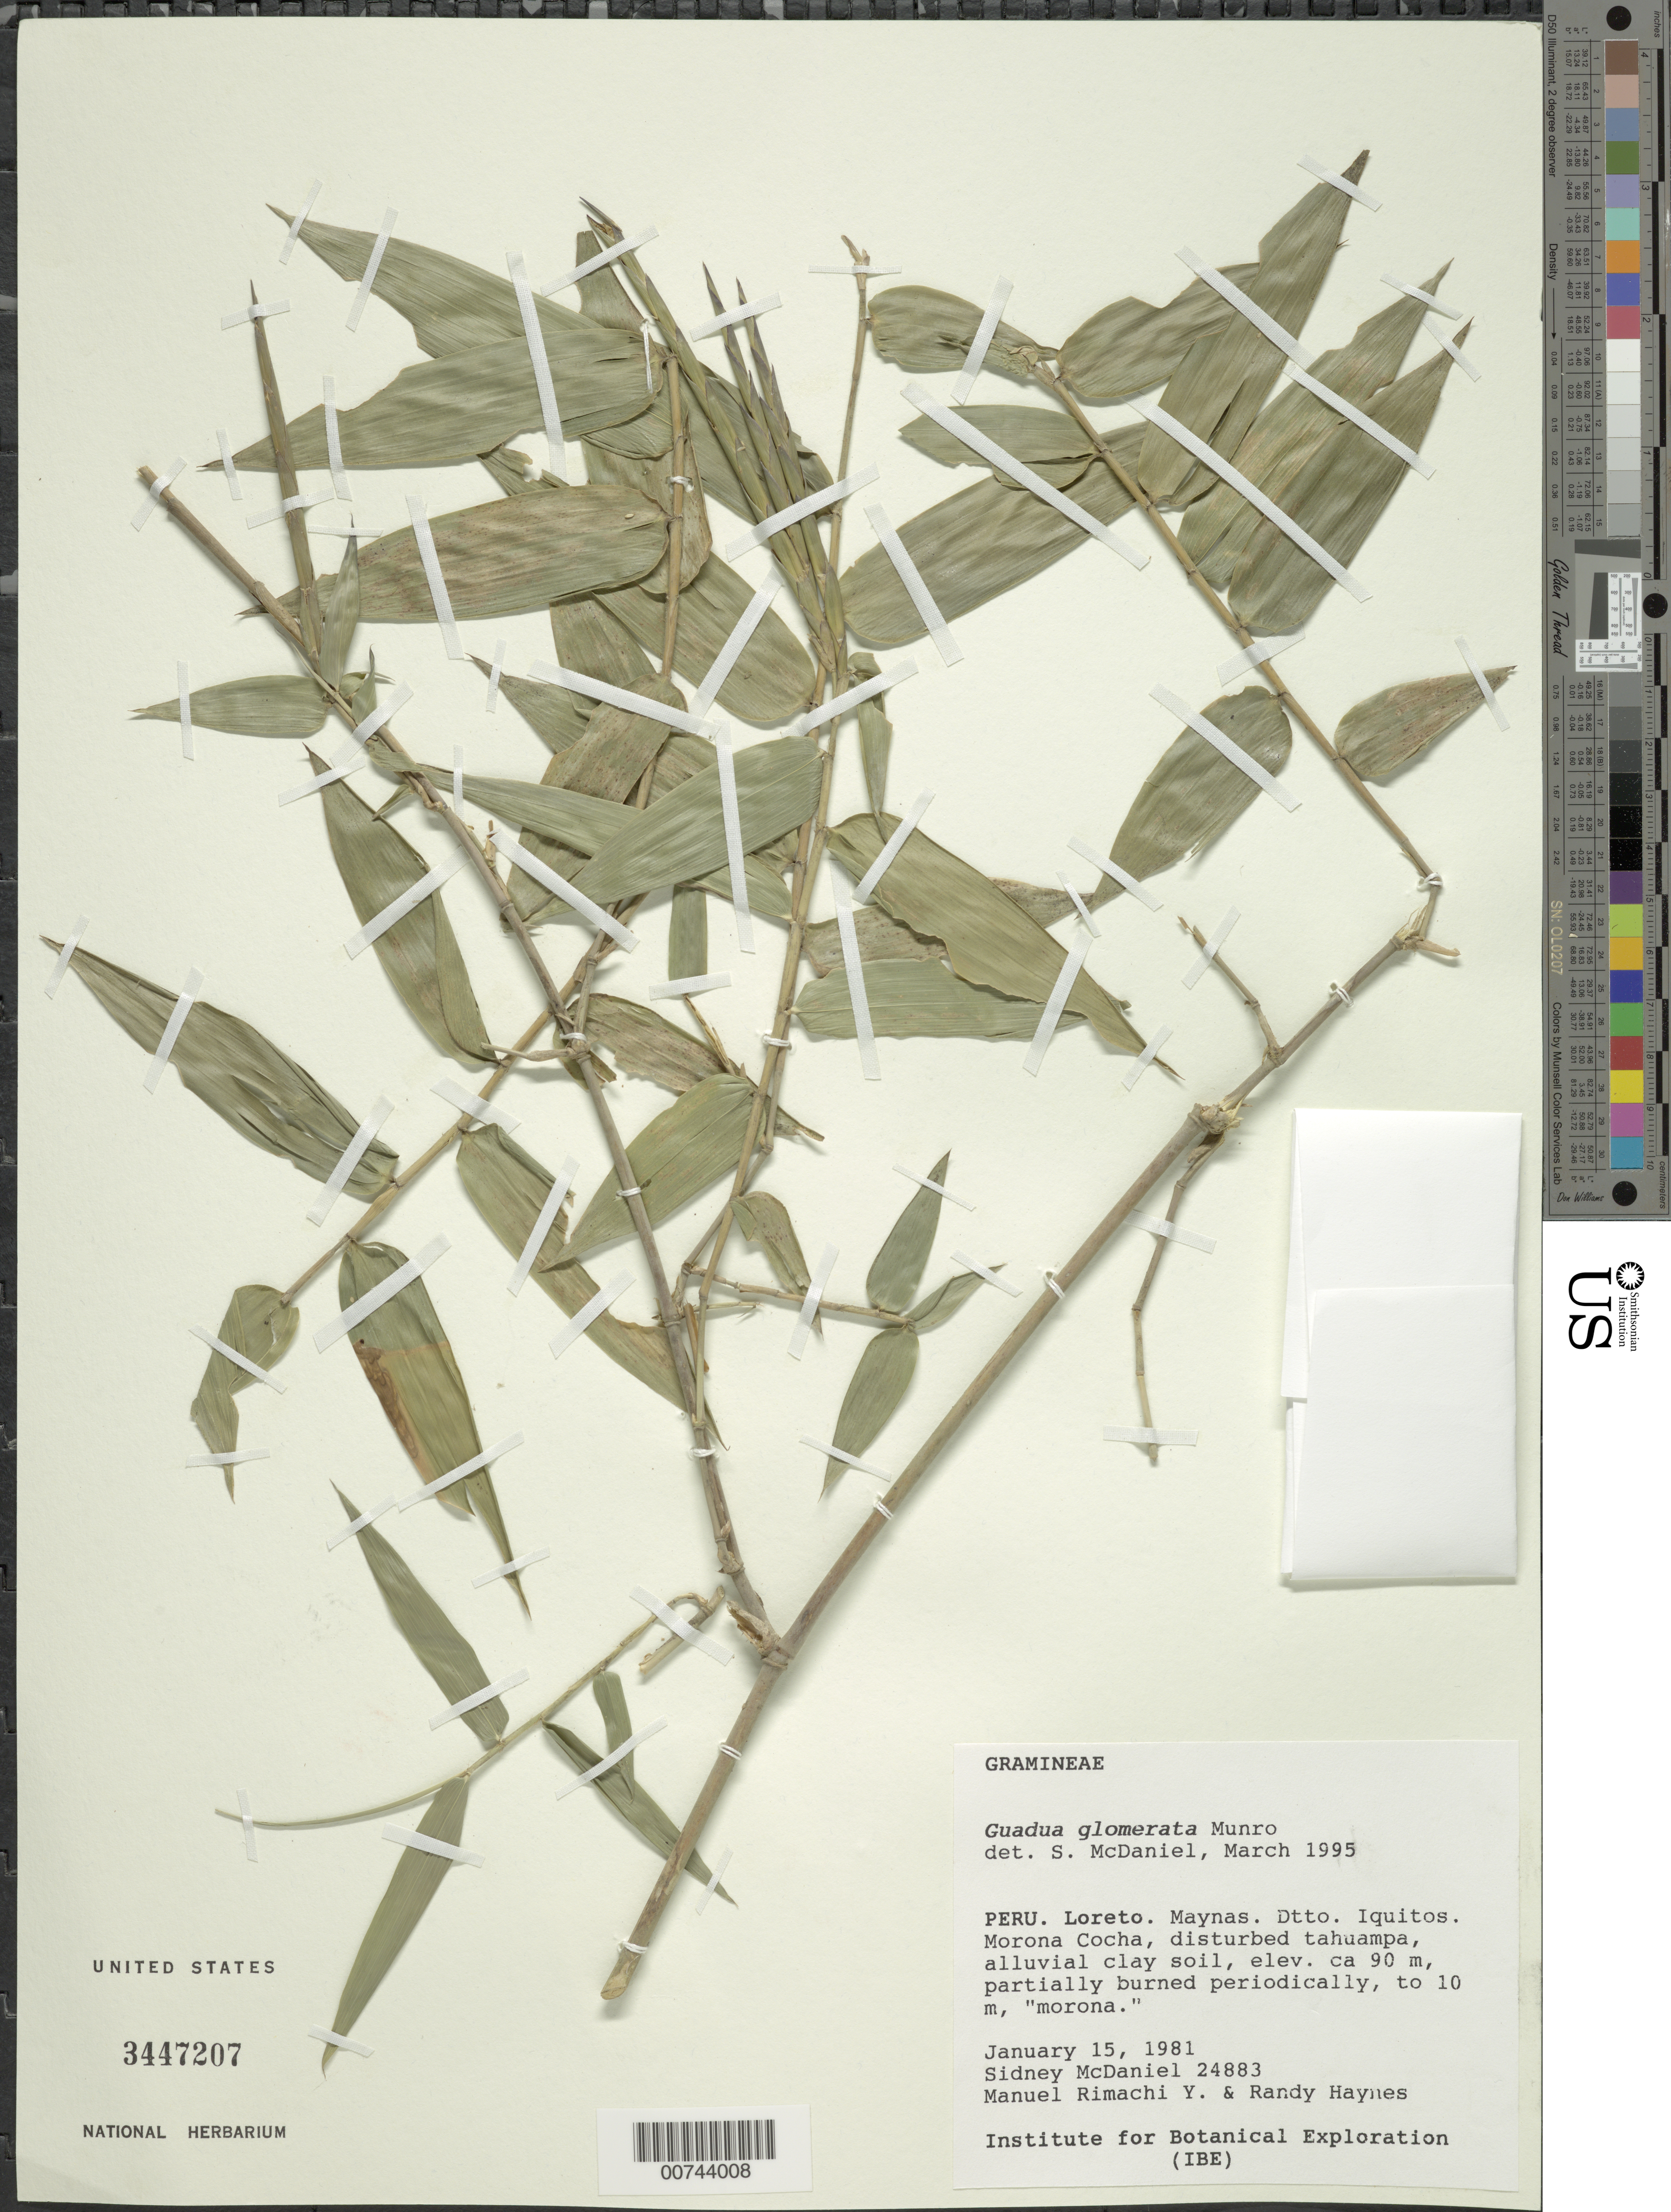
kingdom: Plantae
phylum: Tracheophyta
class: Liliopsida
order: Poales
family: Poaceae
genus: Guadua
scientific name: Guadua glomerata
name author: Munro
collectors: S. T. McDaniel, M. Rimachi Y. & R. R. Haynes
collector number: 24883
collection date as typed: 15 Jan 1981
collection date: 1981-01-15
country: Peru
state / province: Loreto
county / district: Maynas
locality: Iquitos, Morona Cocha.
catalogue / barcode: US 3447207